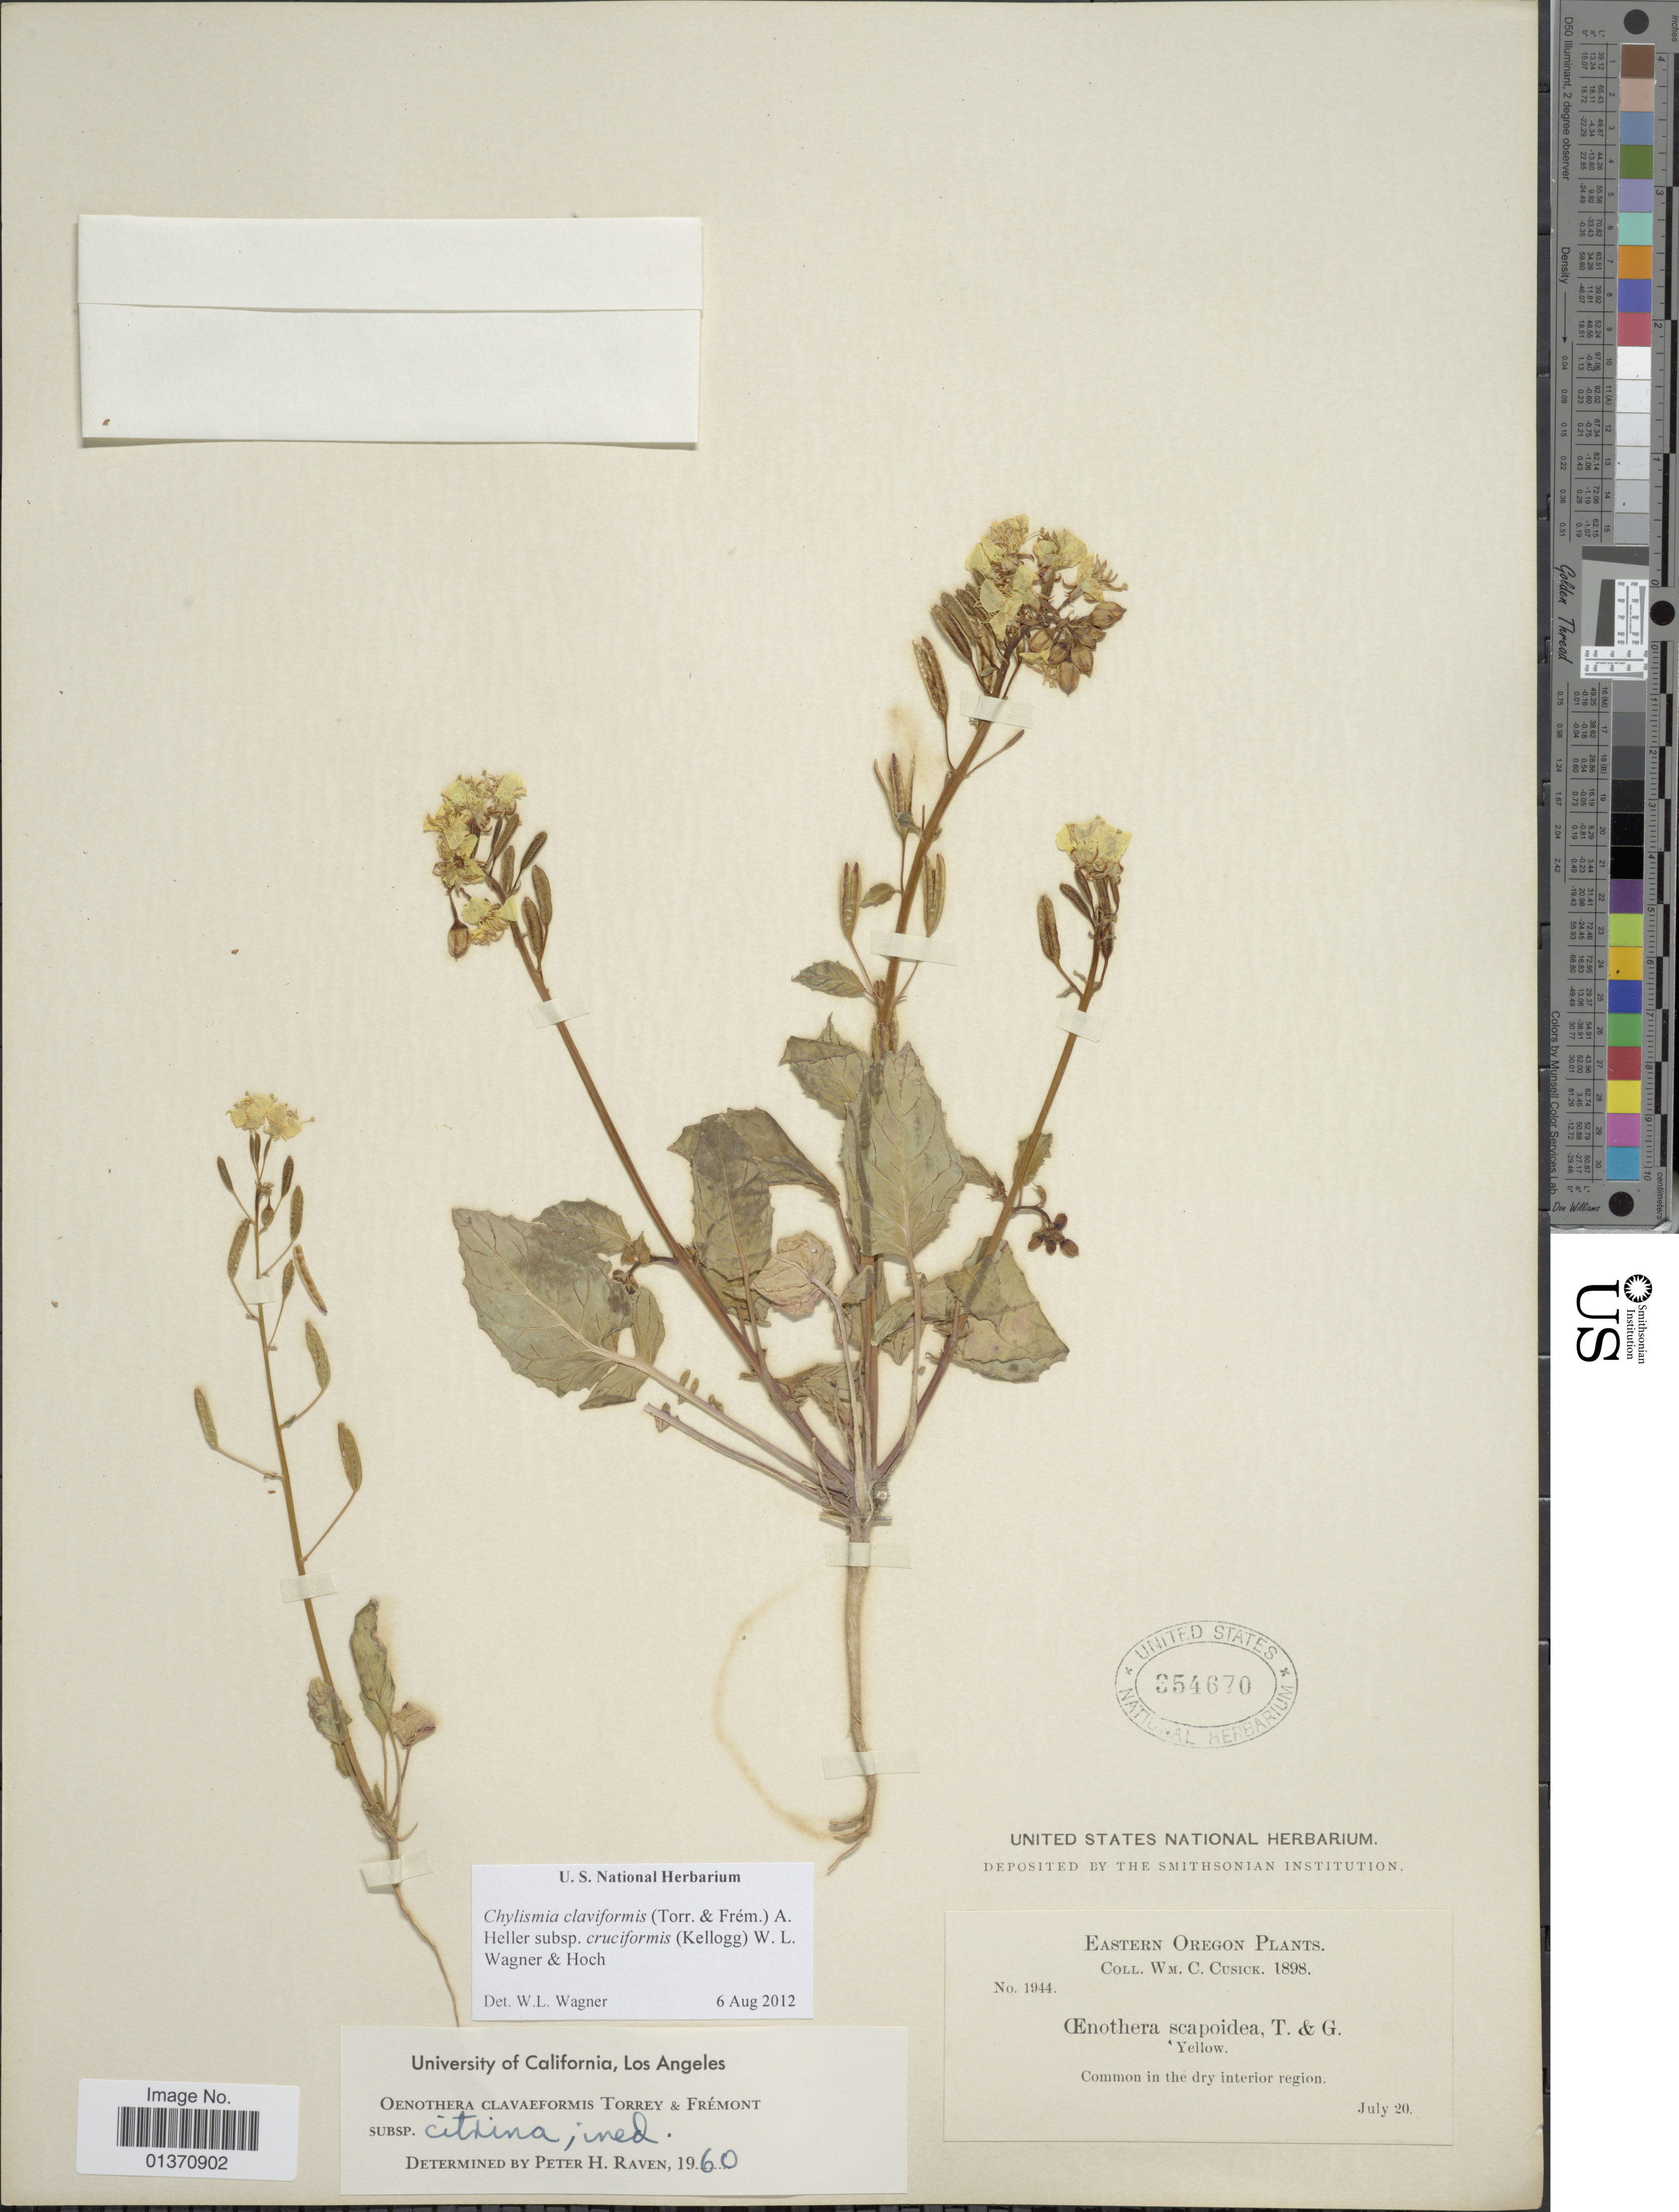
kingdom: Plantae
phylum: Tracheophyta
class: Magnoliopsida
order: Myrtales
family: Onagraceae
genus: Chylismia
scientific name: Chylismia claviformis subsp. cruciformis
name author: (Kellog) W.L. Wagner & Hoch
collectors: W. C. Cusick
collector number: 1944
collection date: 1898-07-20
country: United States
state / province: Oregon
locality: Eastern Oregon, common in the dry interior region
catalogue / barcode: US 354670